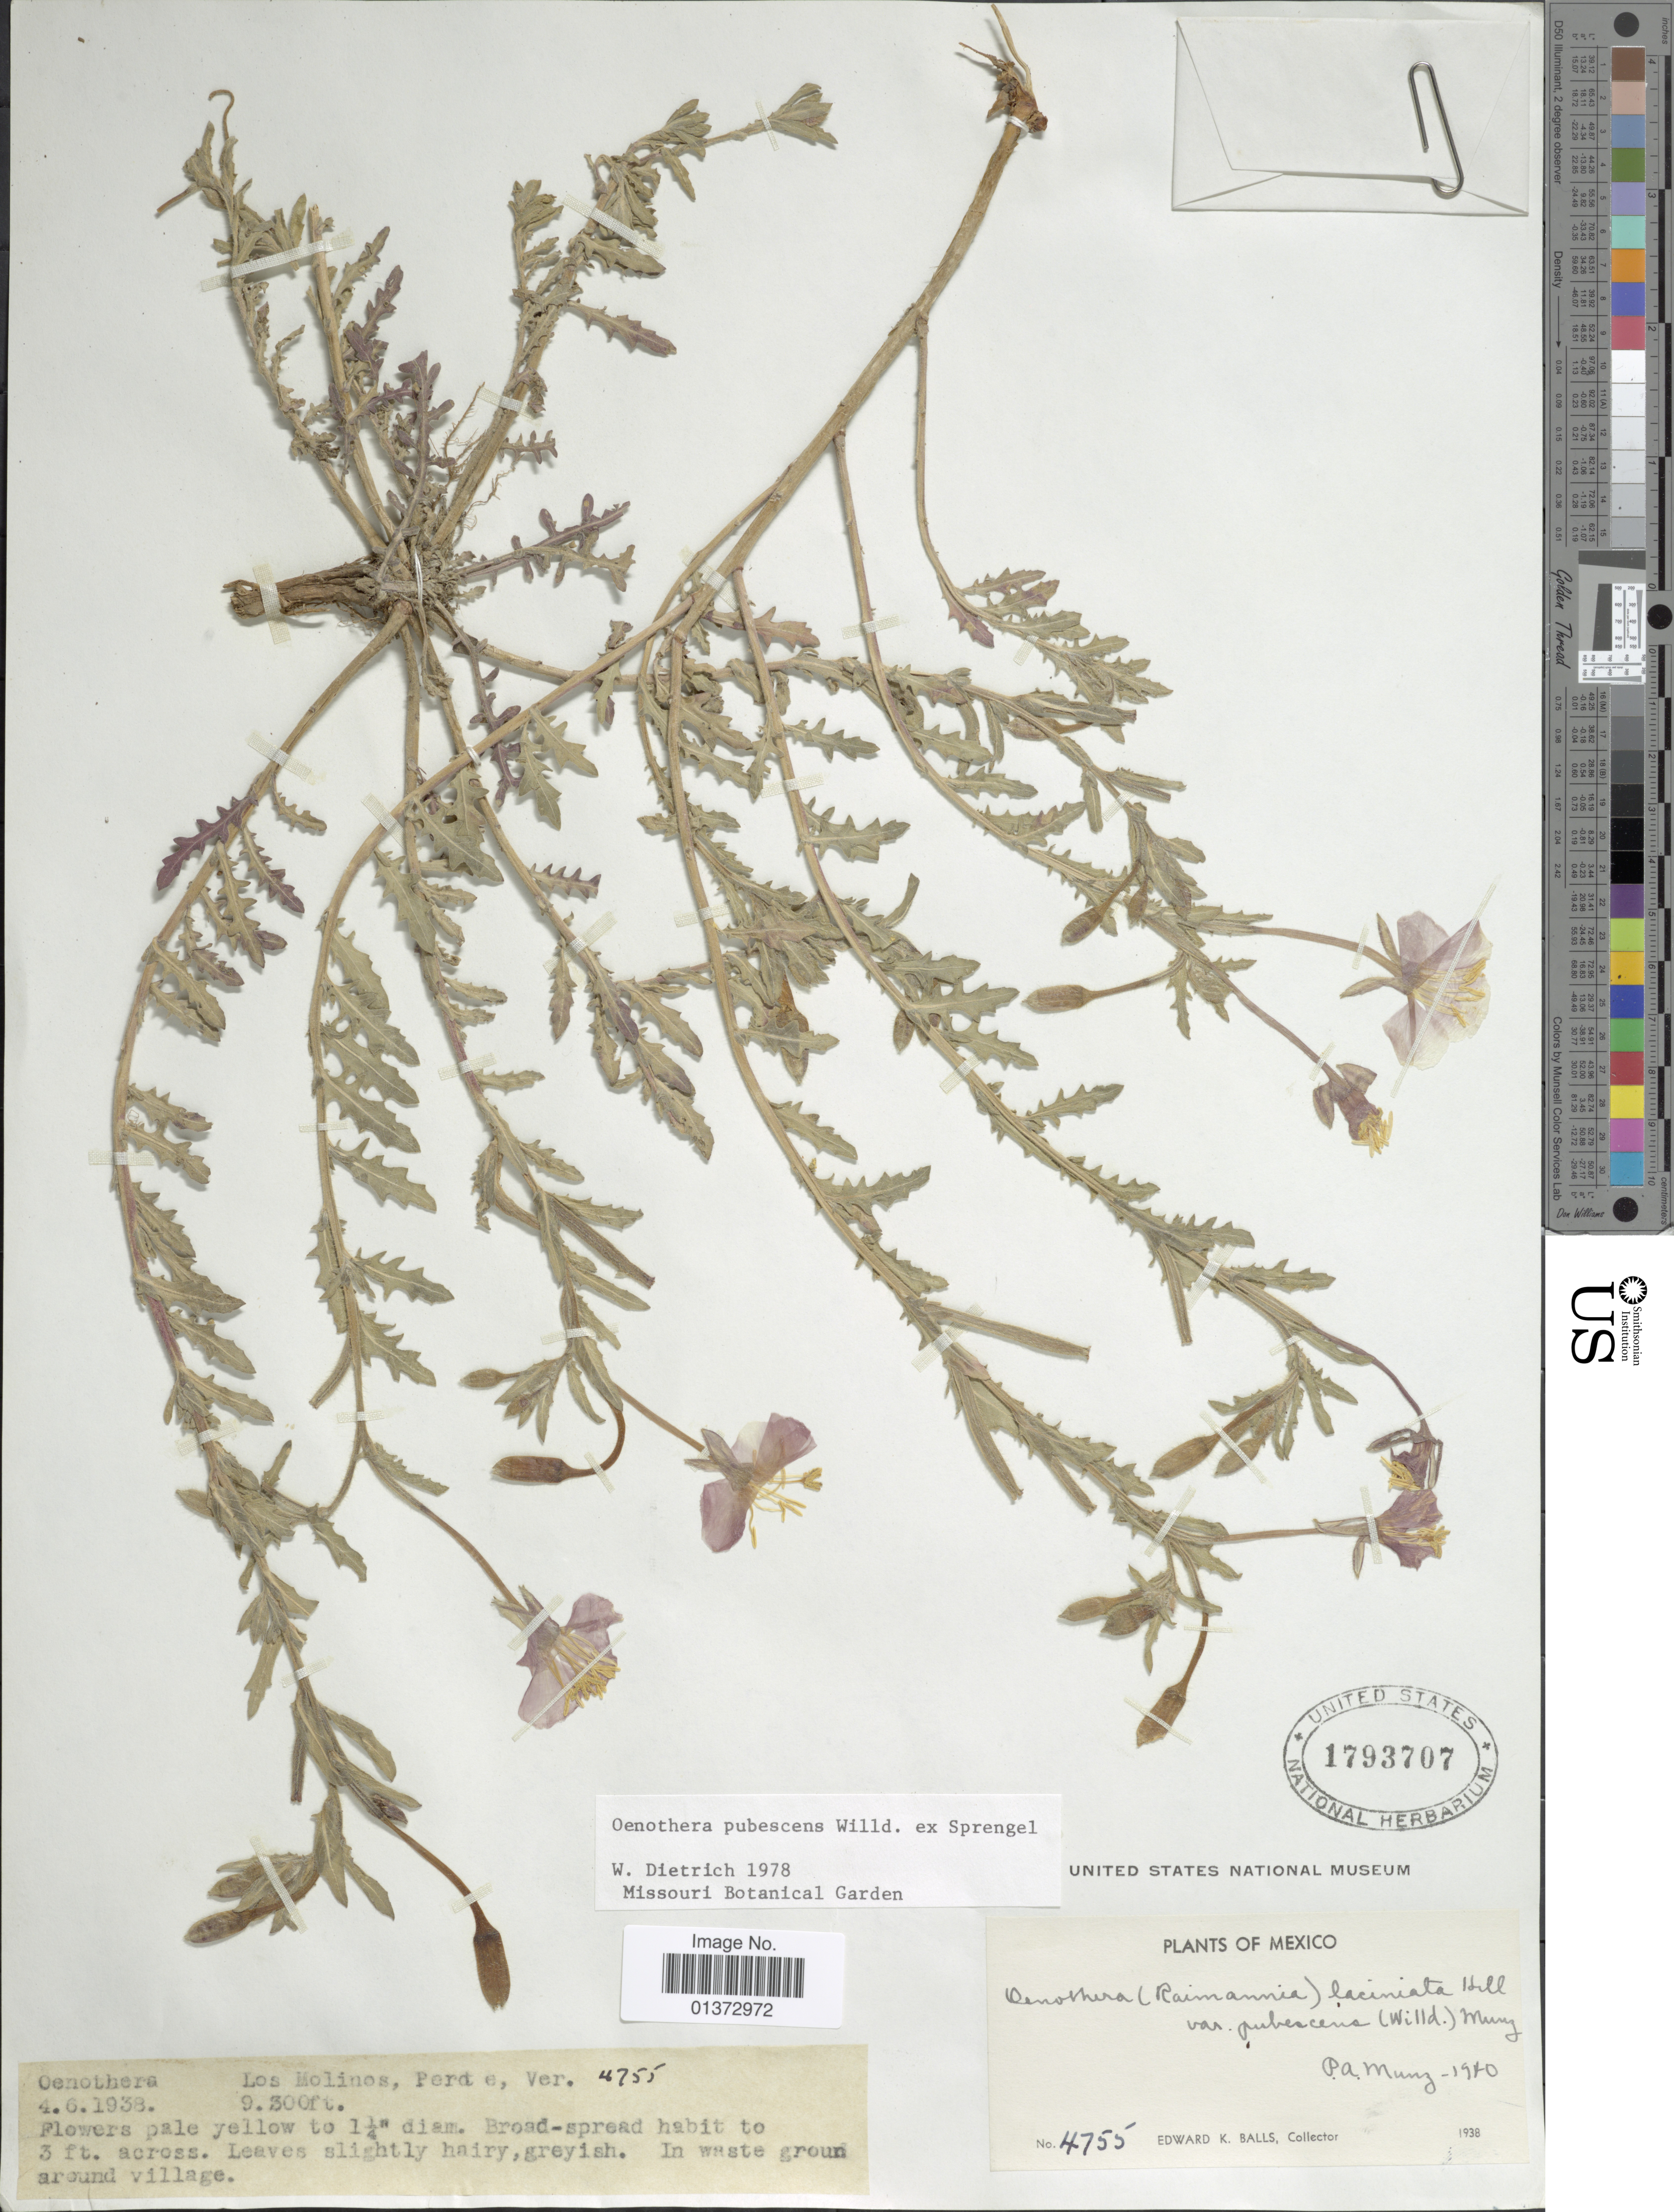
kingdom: Plantae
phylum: Tracheophyta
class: Magnoliopsida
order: Myrtales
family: Onagraceae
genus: Oenothera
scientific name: Oenothera pubescens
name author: Willd. ex Spreng.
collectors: E. K. Balls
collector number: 4755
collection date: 1938-06-04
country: Mexico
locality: Los Molinos, Perd e, Ver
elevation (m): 2835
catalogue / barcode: US 1793707